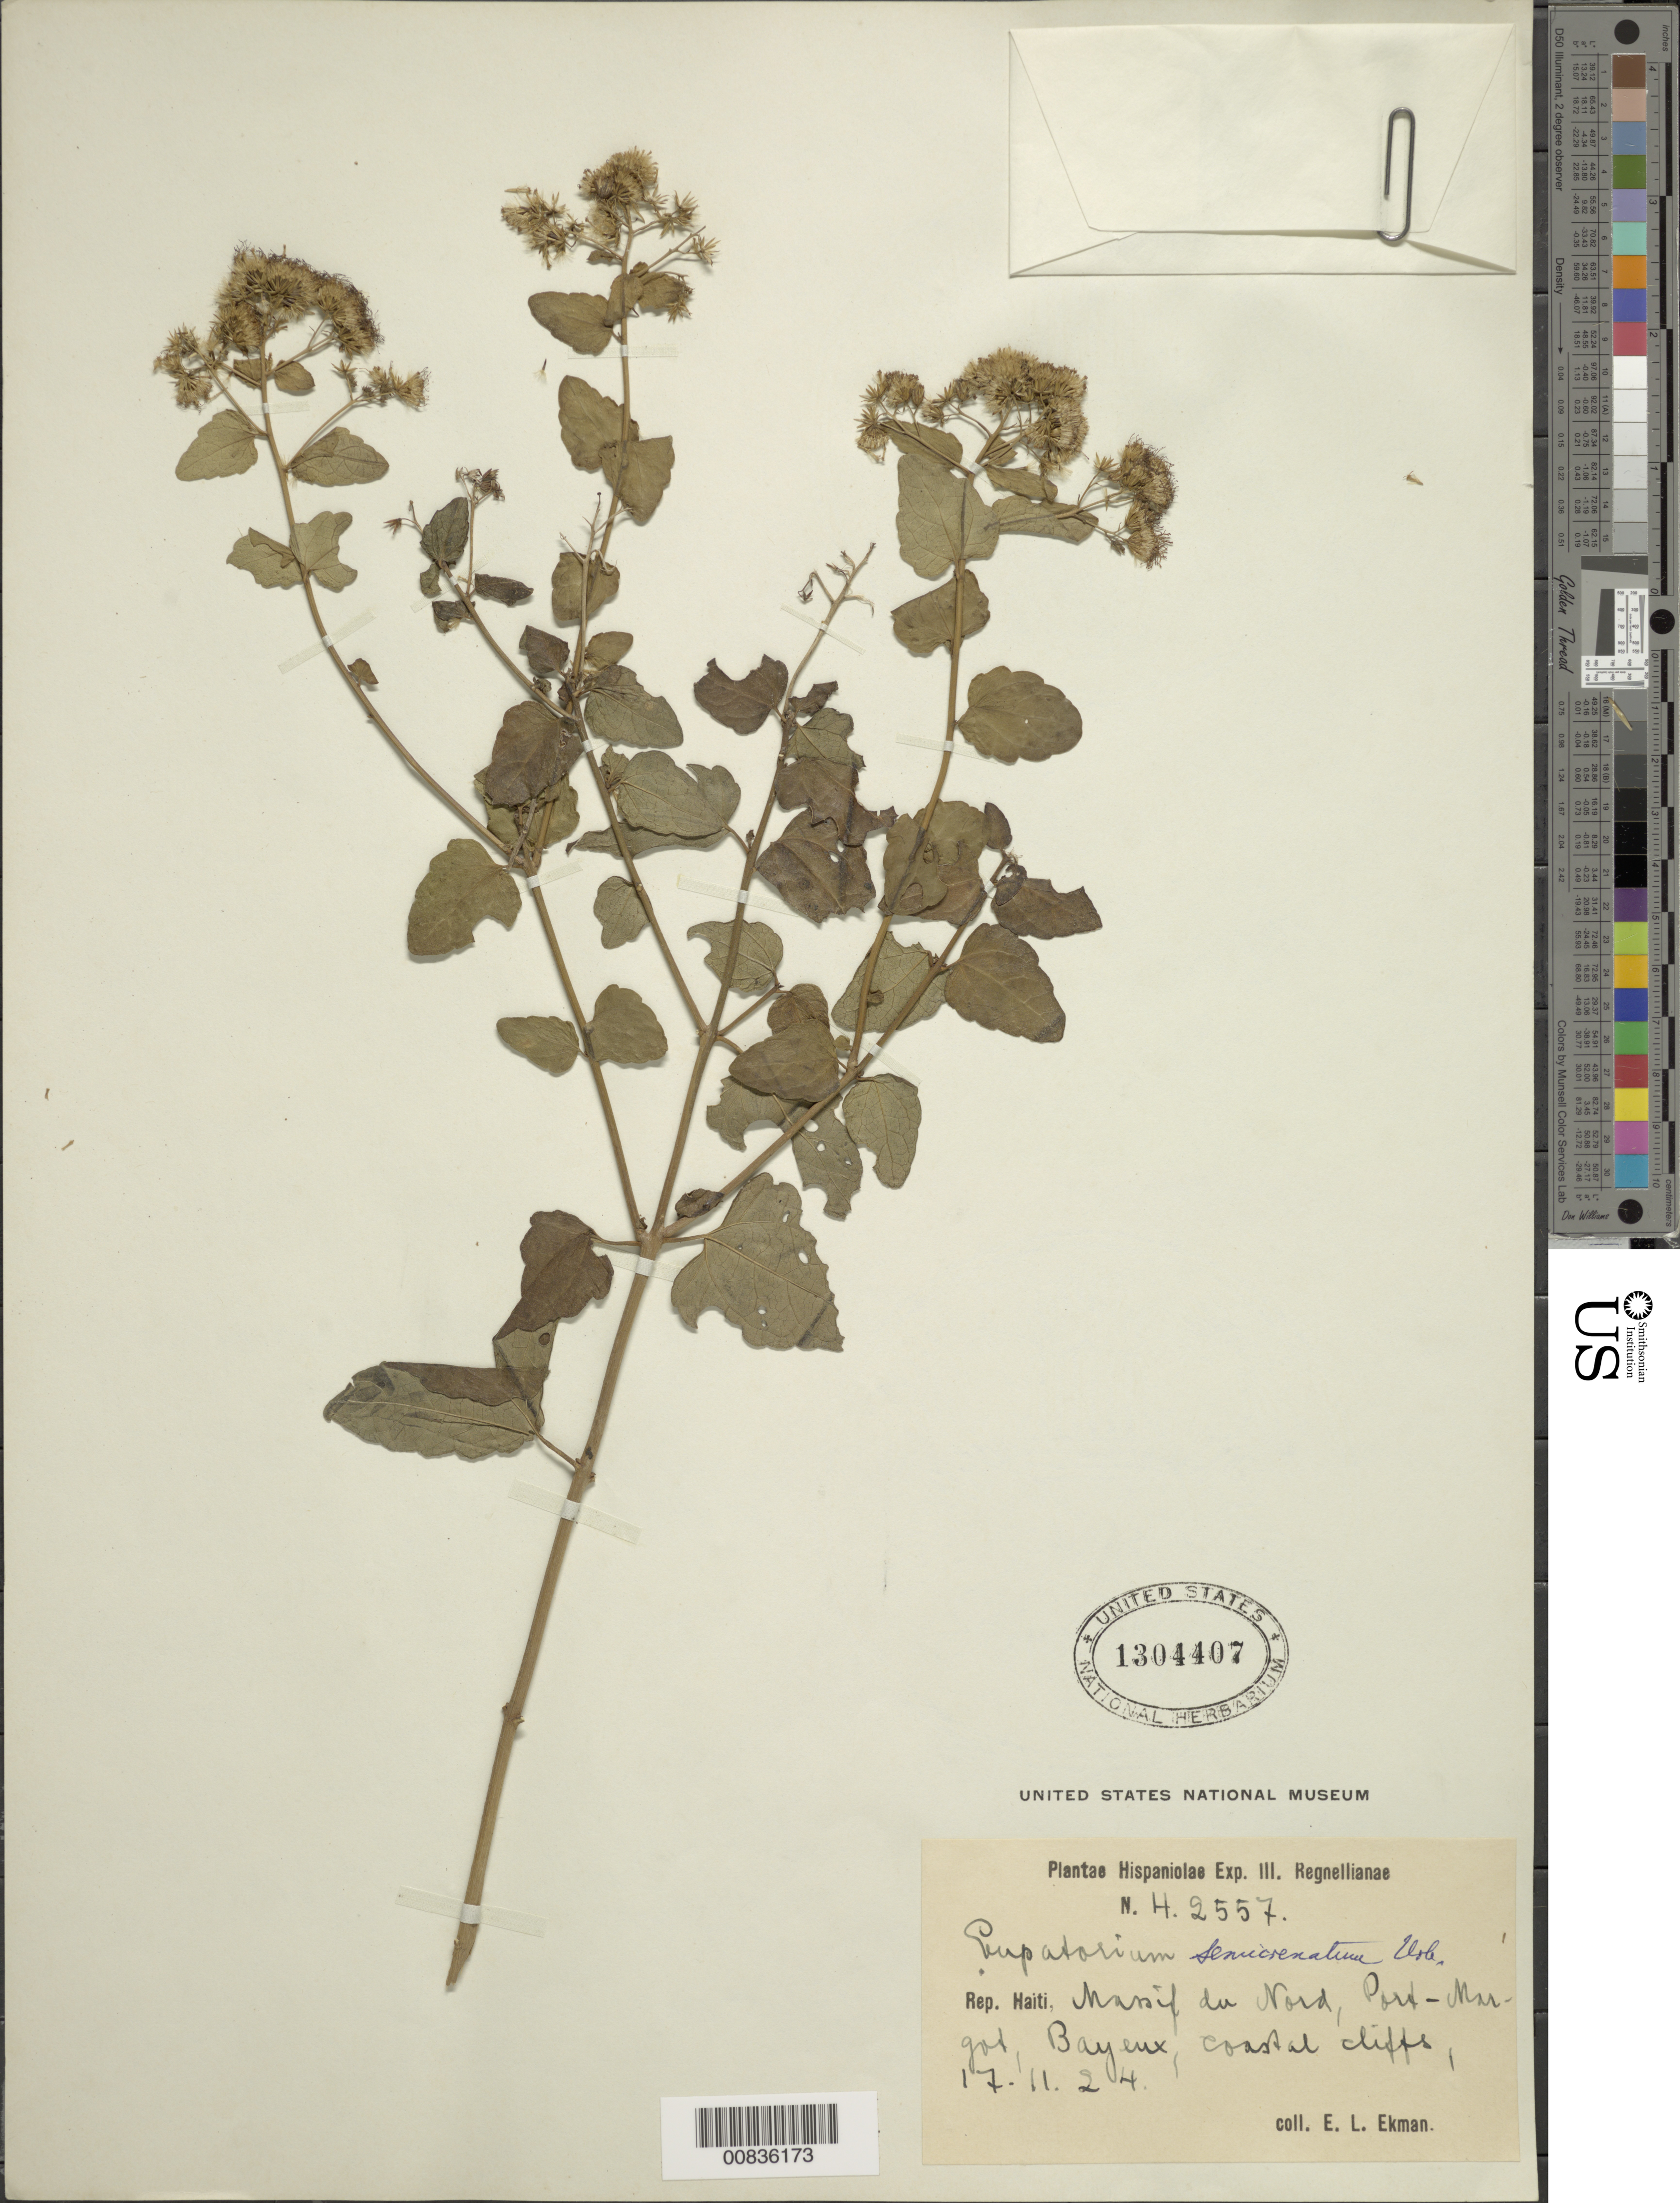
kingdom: Plantae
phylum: Tracheophyta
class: Magnoliopsida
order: Asterales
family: Asteraceae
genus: Koanophyllon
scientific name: Koanophyllon semicrenatum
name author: (Urb.) R.M. King & H. Rob.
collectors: E. L. Ekman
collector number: H 2557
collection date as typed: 17 Nov 1924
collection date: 1924-11-17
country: Haiti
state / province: Nord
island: Hispaniola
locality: Massif du Nord, Port-Margot, Bayeux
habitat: Coastal cliffs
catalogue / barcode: US 1304407